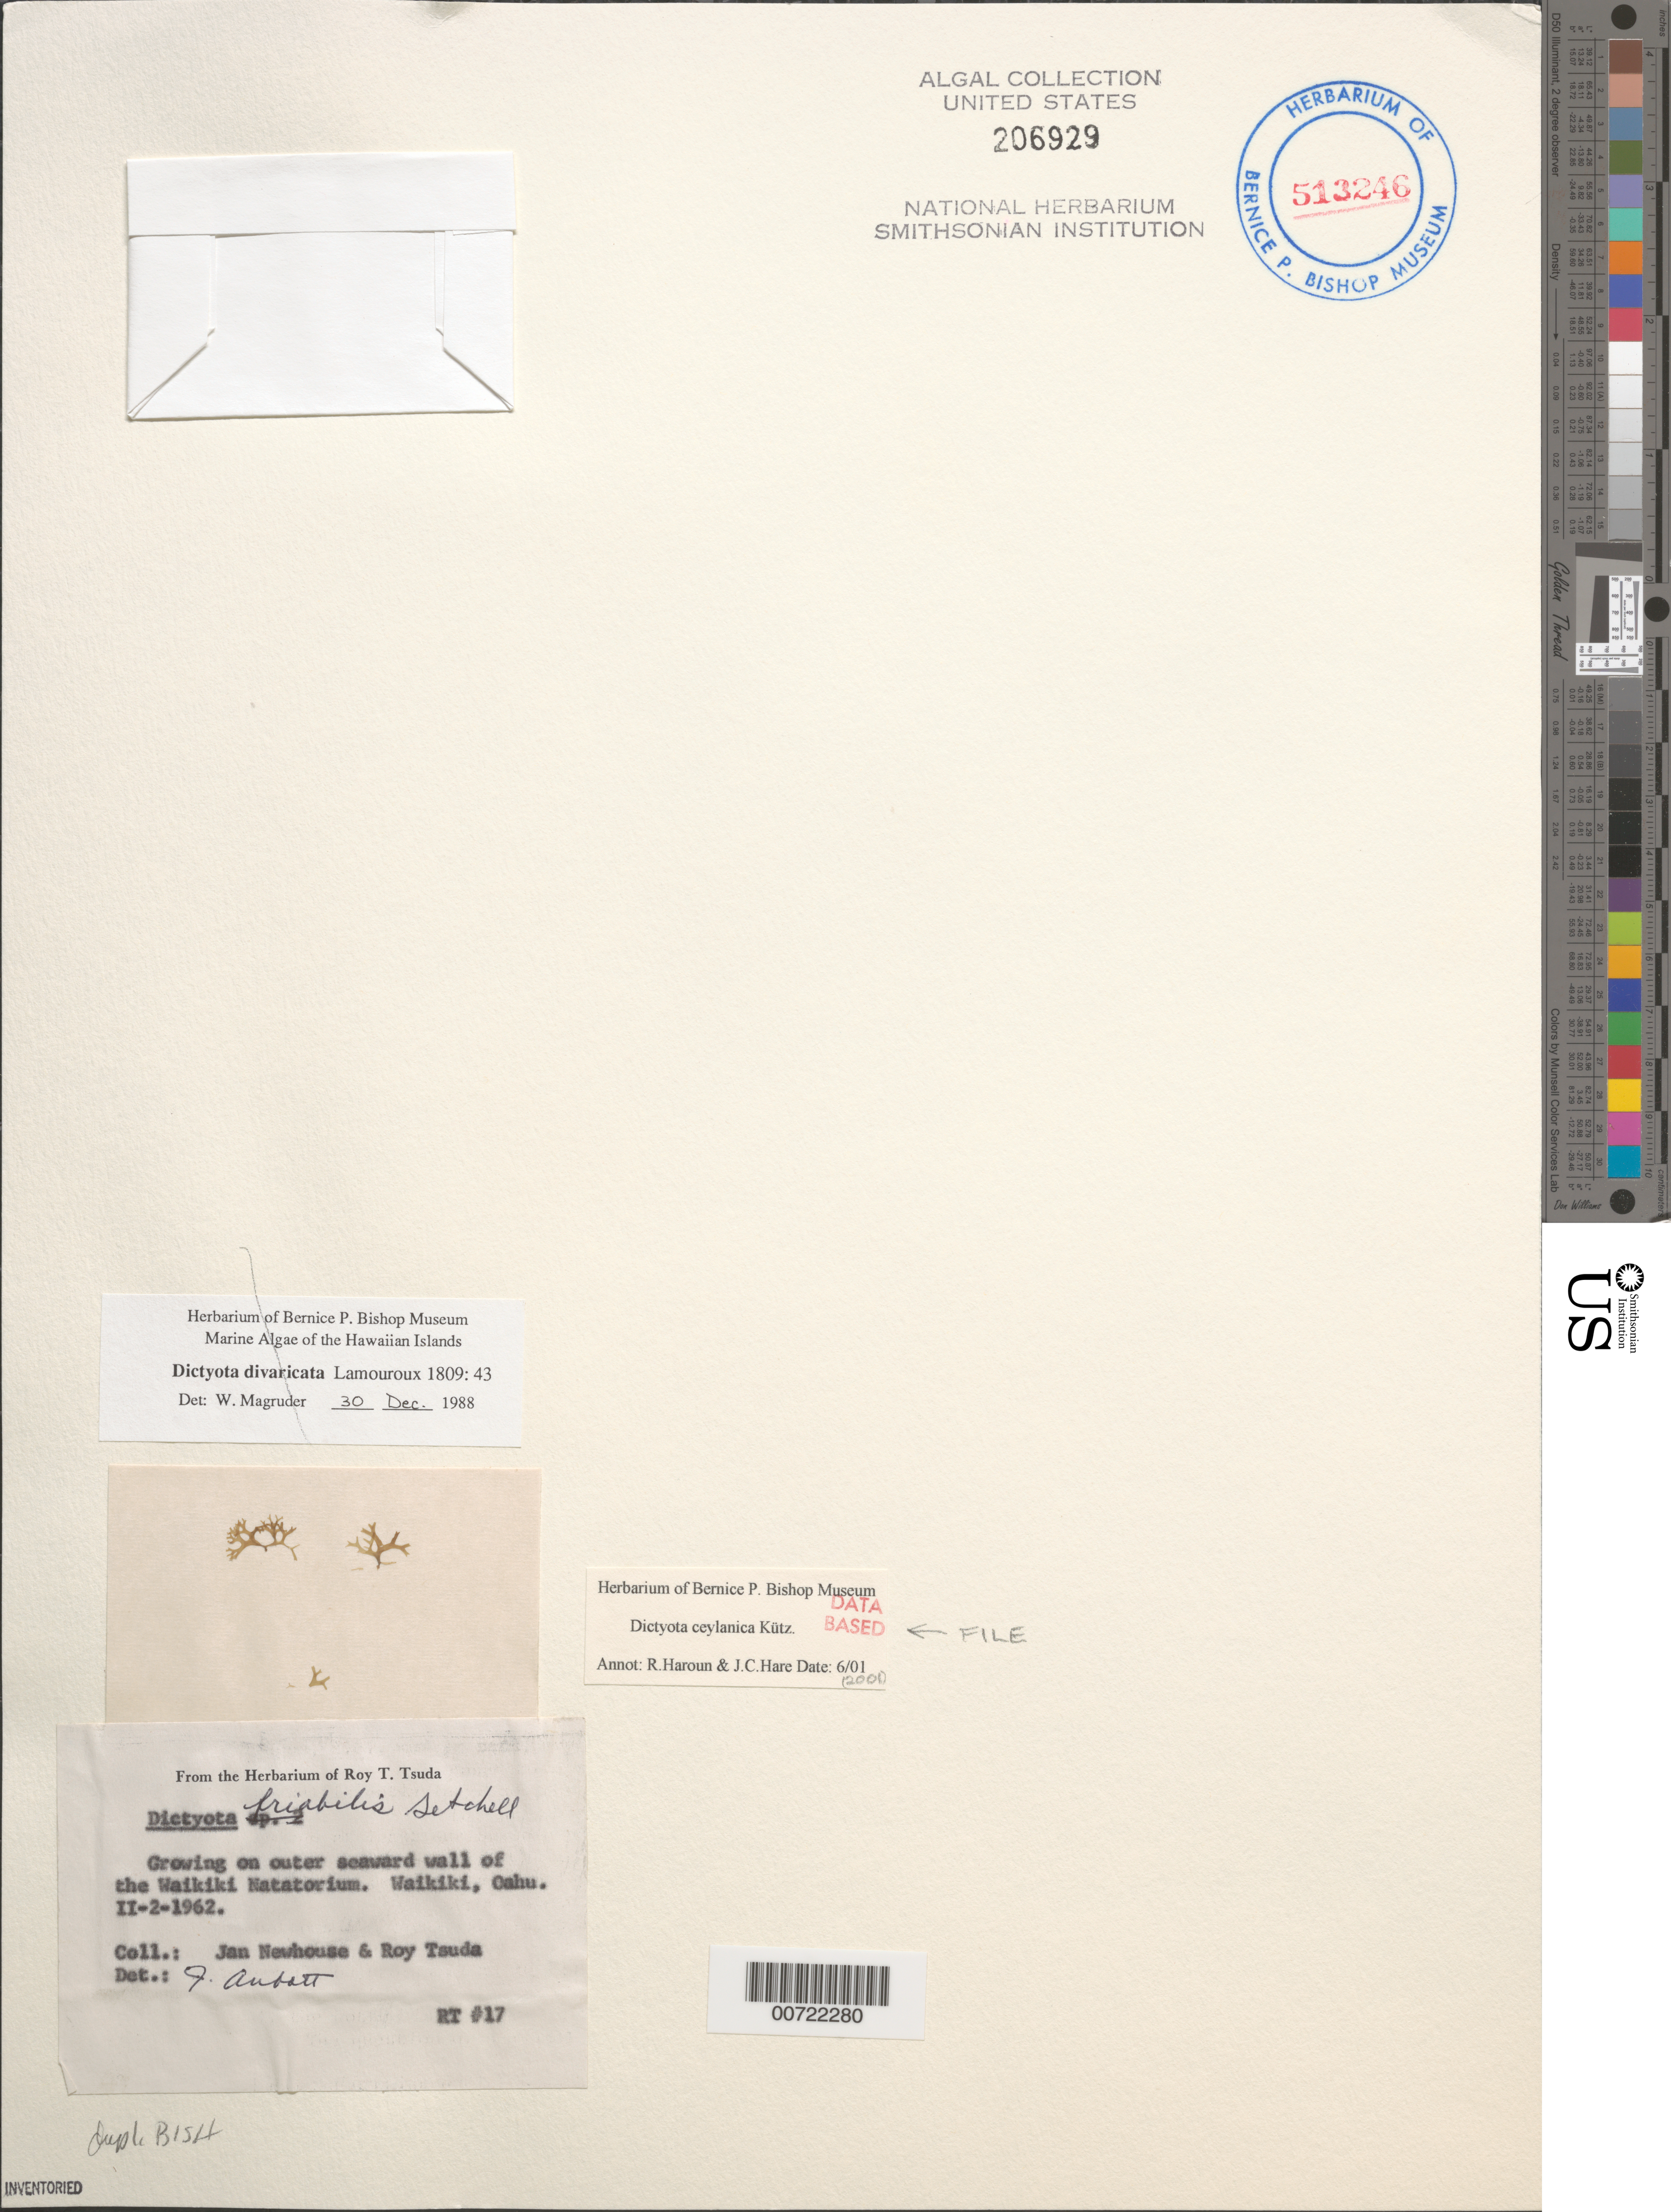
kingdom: Chromista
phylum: Ochrophyta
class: Phaeophyceae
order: Dictyotales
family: Dictyotaceae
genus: Dictyota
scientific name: Dictyota ceylanica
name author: Kütz.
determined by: Hare, Joan C.; Haroun, Ricardo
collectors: W. J. Newhouse & R. Tsuda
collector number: RT 17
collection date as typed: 02 Feb 1962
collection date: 1962-02-02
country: United States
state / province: Hawaii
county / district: Honolulu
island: Oahu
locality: Waikiki, Waikiki Natatorium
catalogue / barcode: US 206929